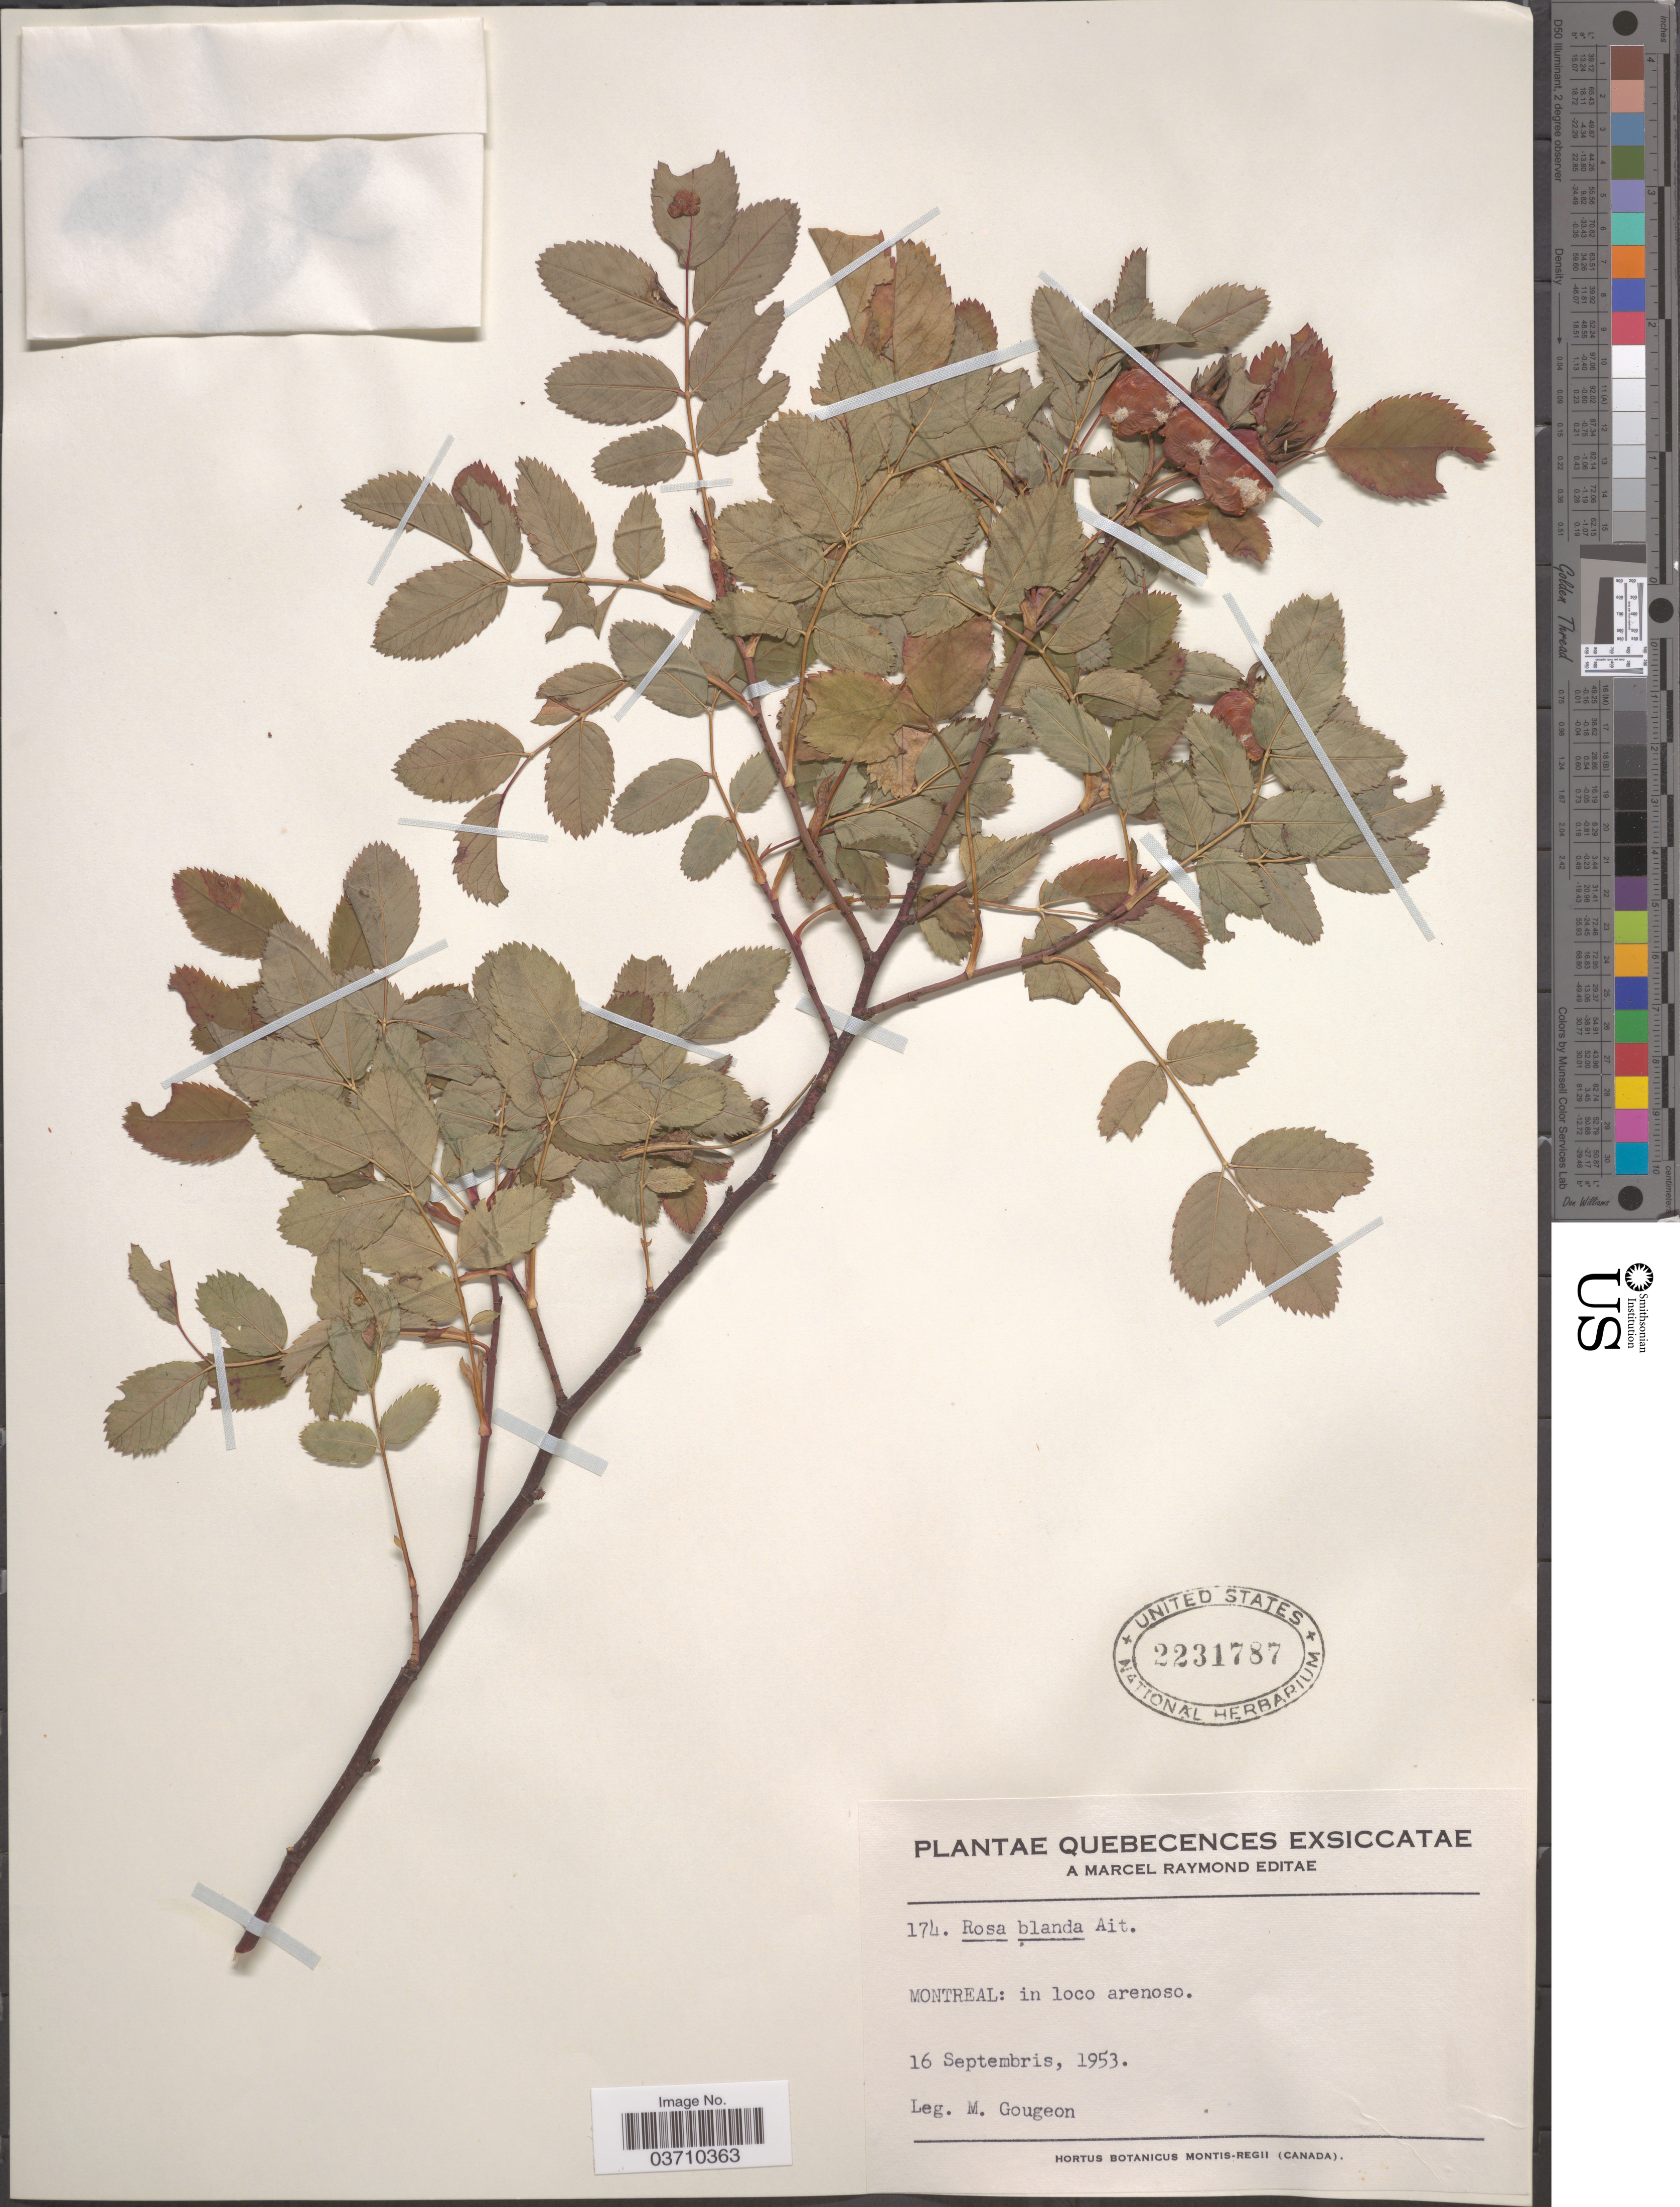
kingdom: Plantae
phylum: Tracheophyta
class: Magnoliopsida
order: Rosales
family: Rosaceae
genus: Rosa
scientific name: Rosa blanda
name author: Aiton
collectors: M. Gougeon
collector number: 174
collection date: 1953-09-16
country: Canada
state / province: Quebec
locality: Montreal.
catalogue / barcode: US 2231787